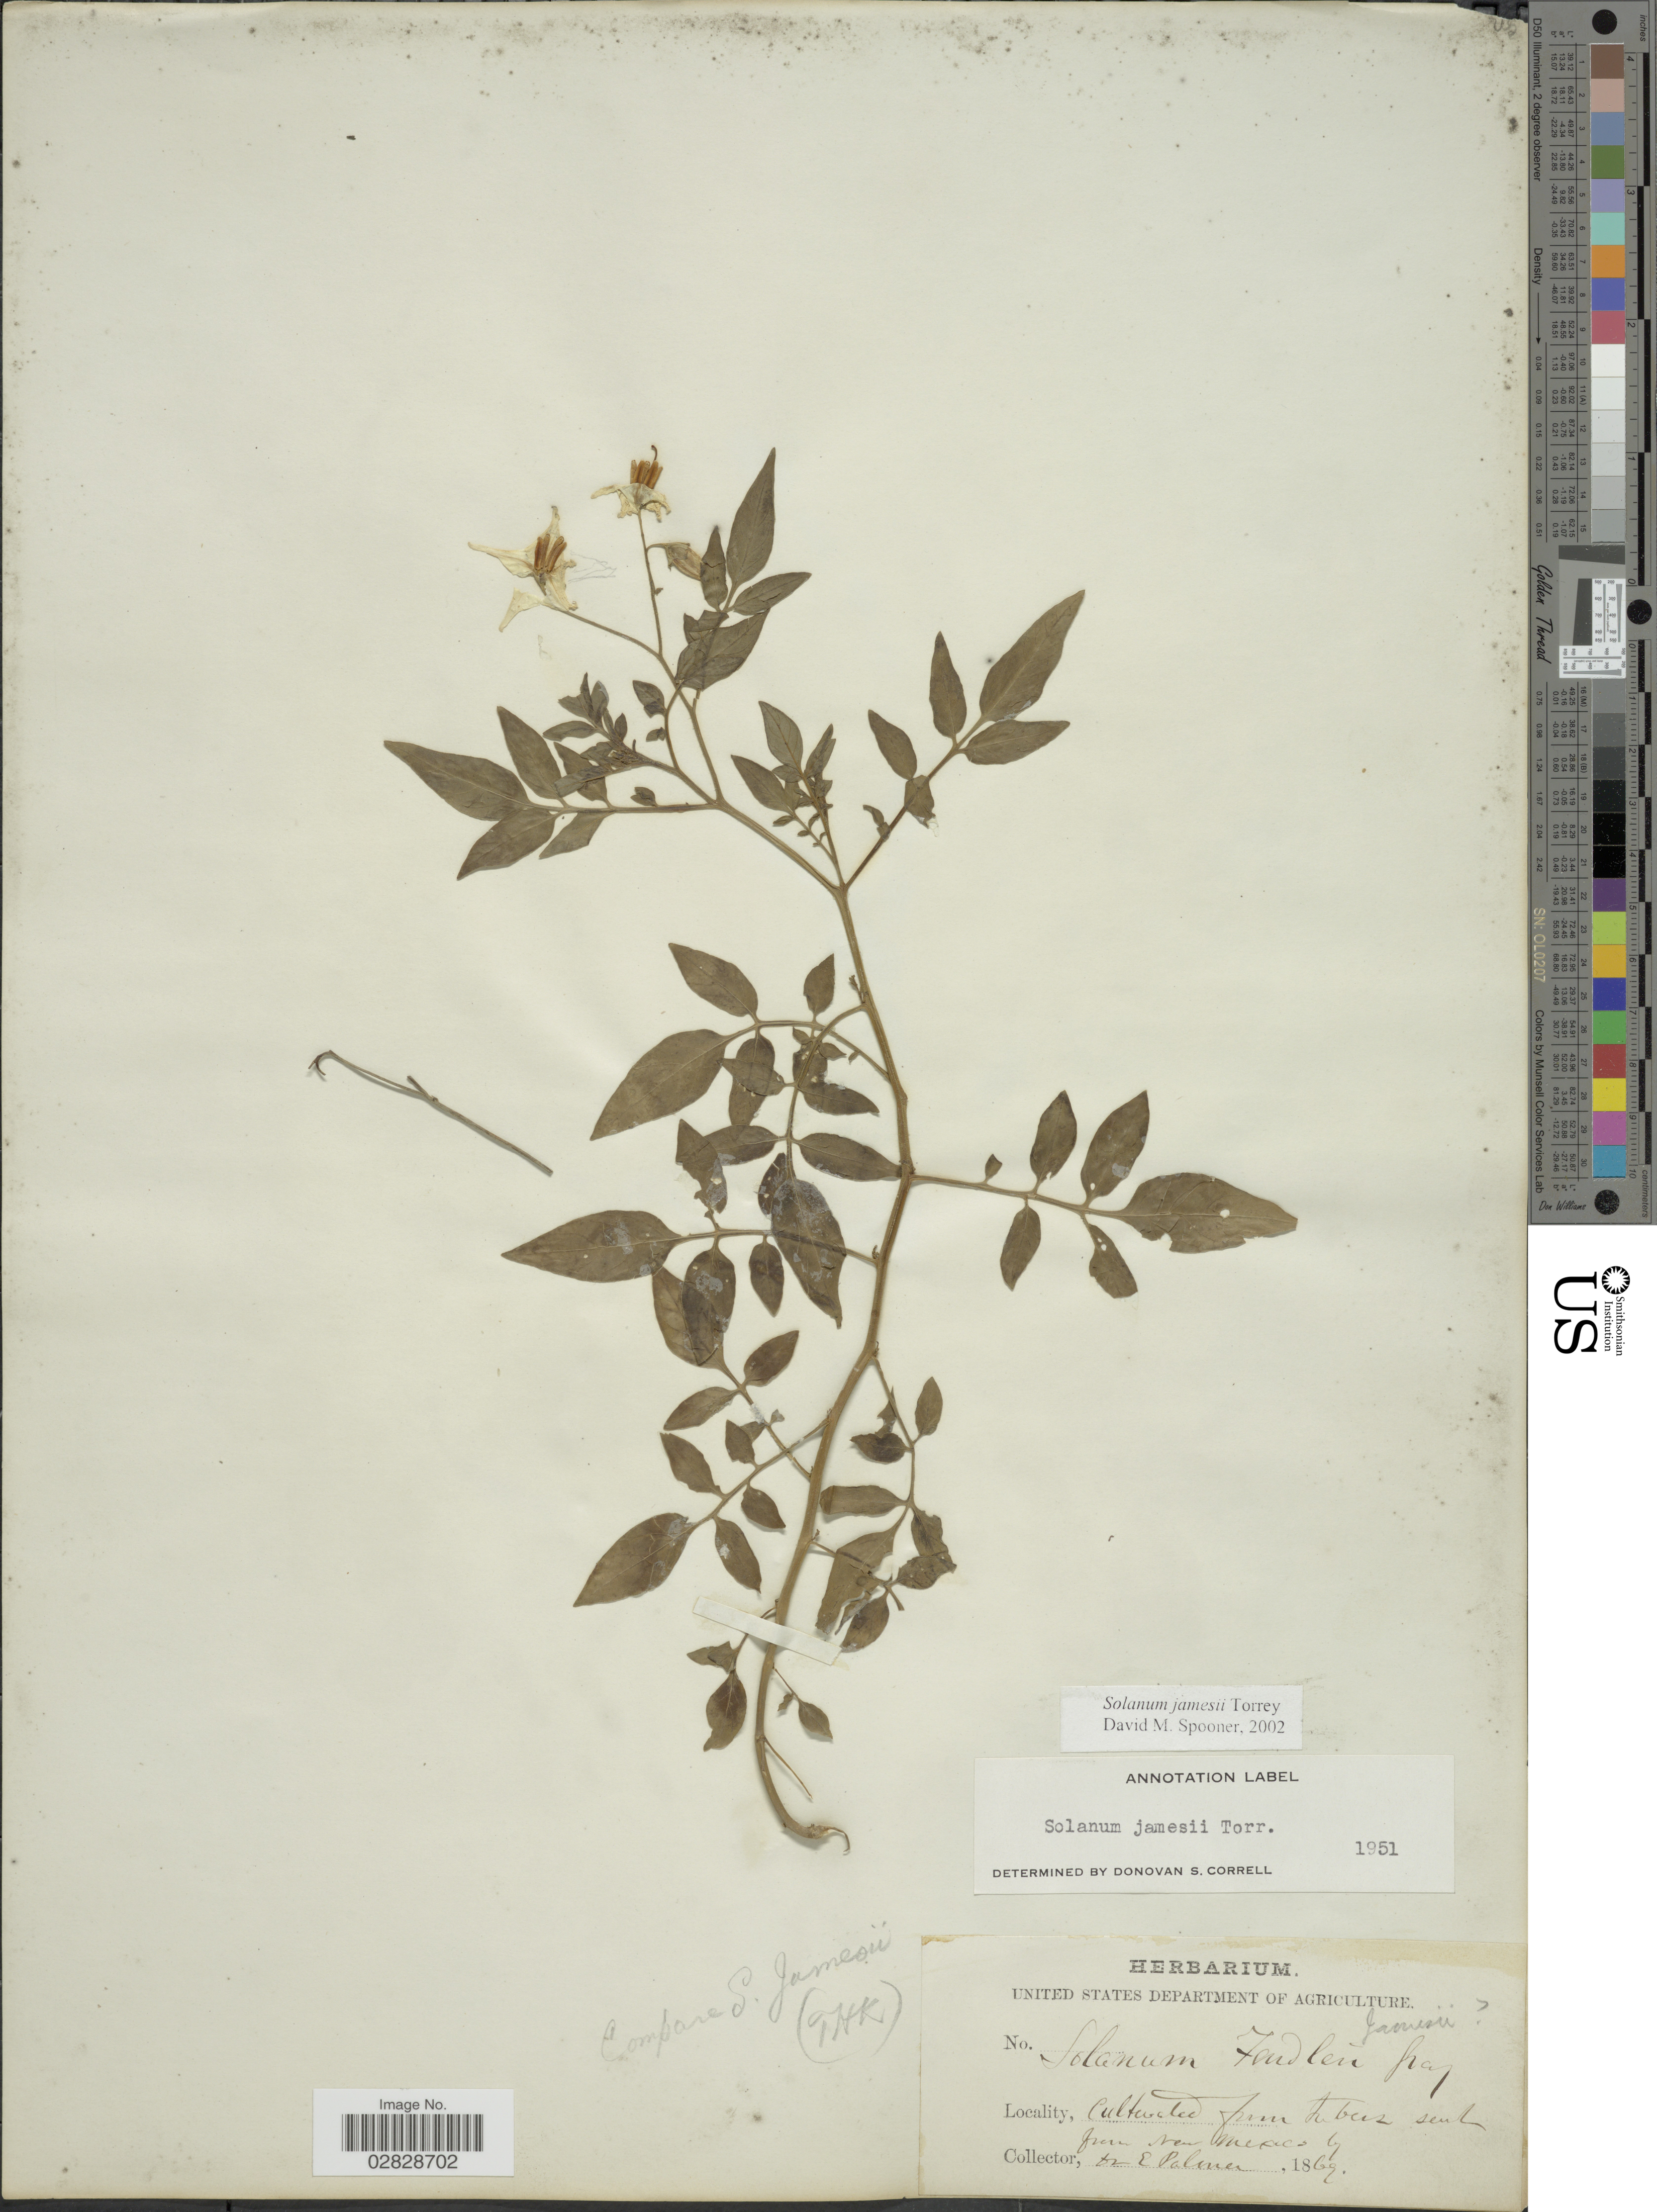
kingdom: Plantae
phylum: Tracheophyta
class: Magnoliopsida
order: Solanales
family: Solanaceae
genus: Solanum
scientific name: Solanum jamesii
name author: Torr.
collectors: E. Palmer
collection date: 1869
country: United States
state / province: New Mexico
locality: Cultivated from the tubus south from New Mexico.